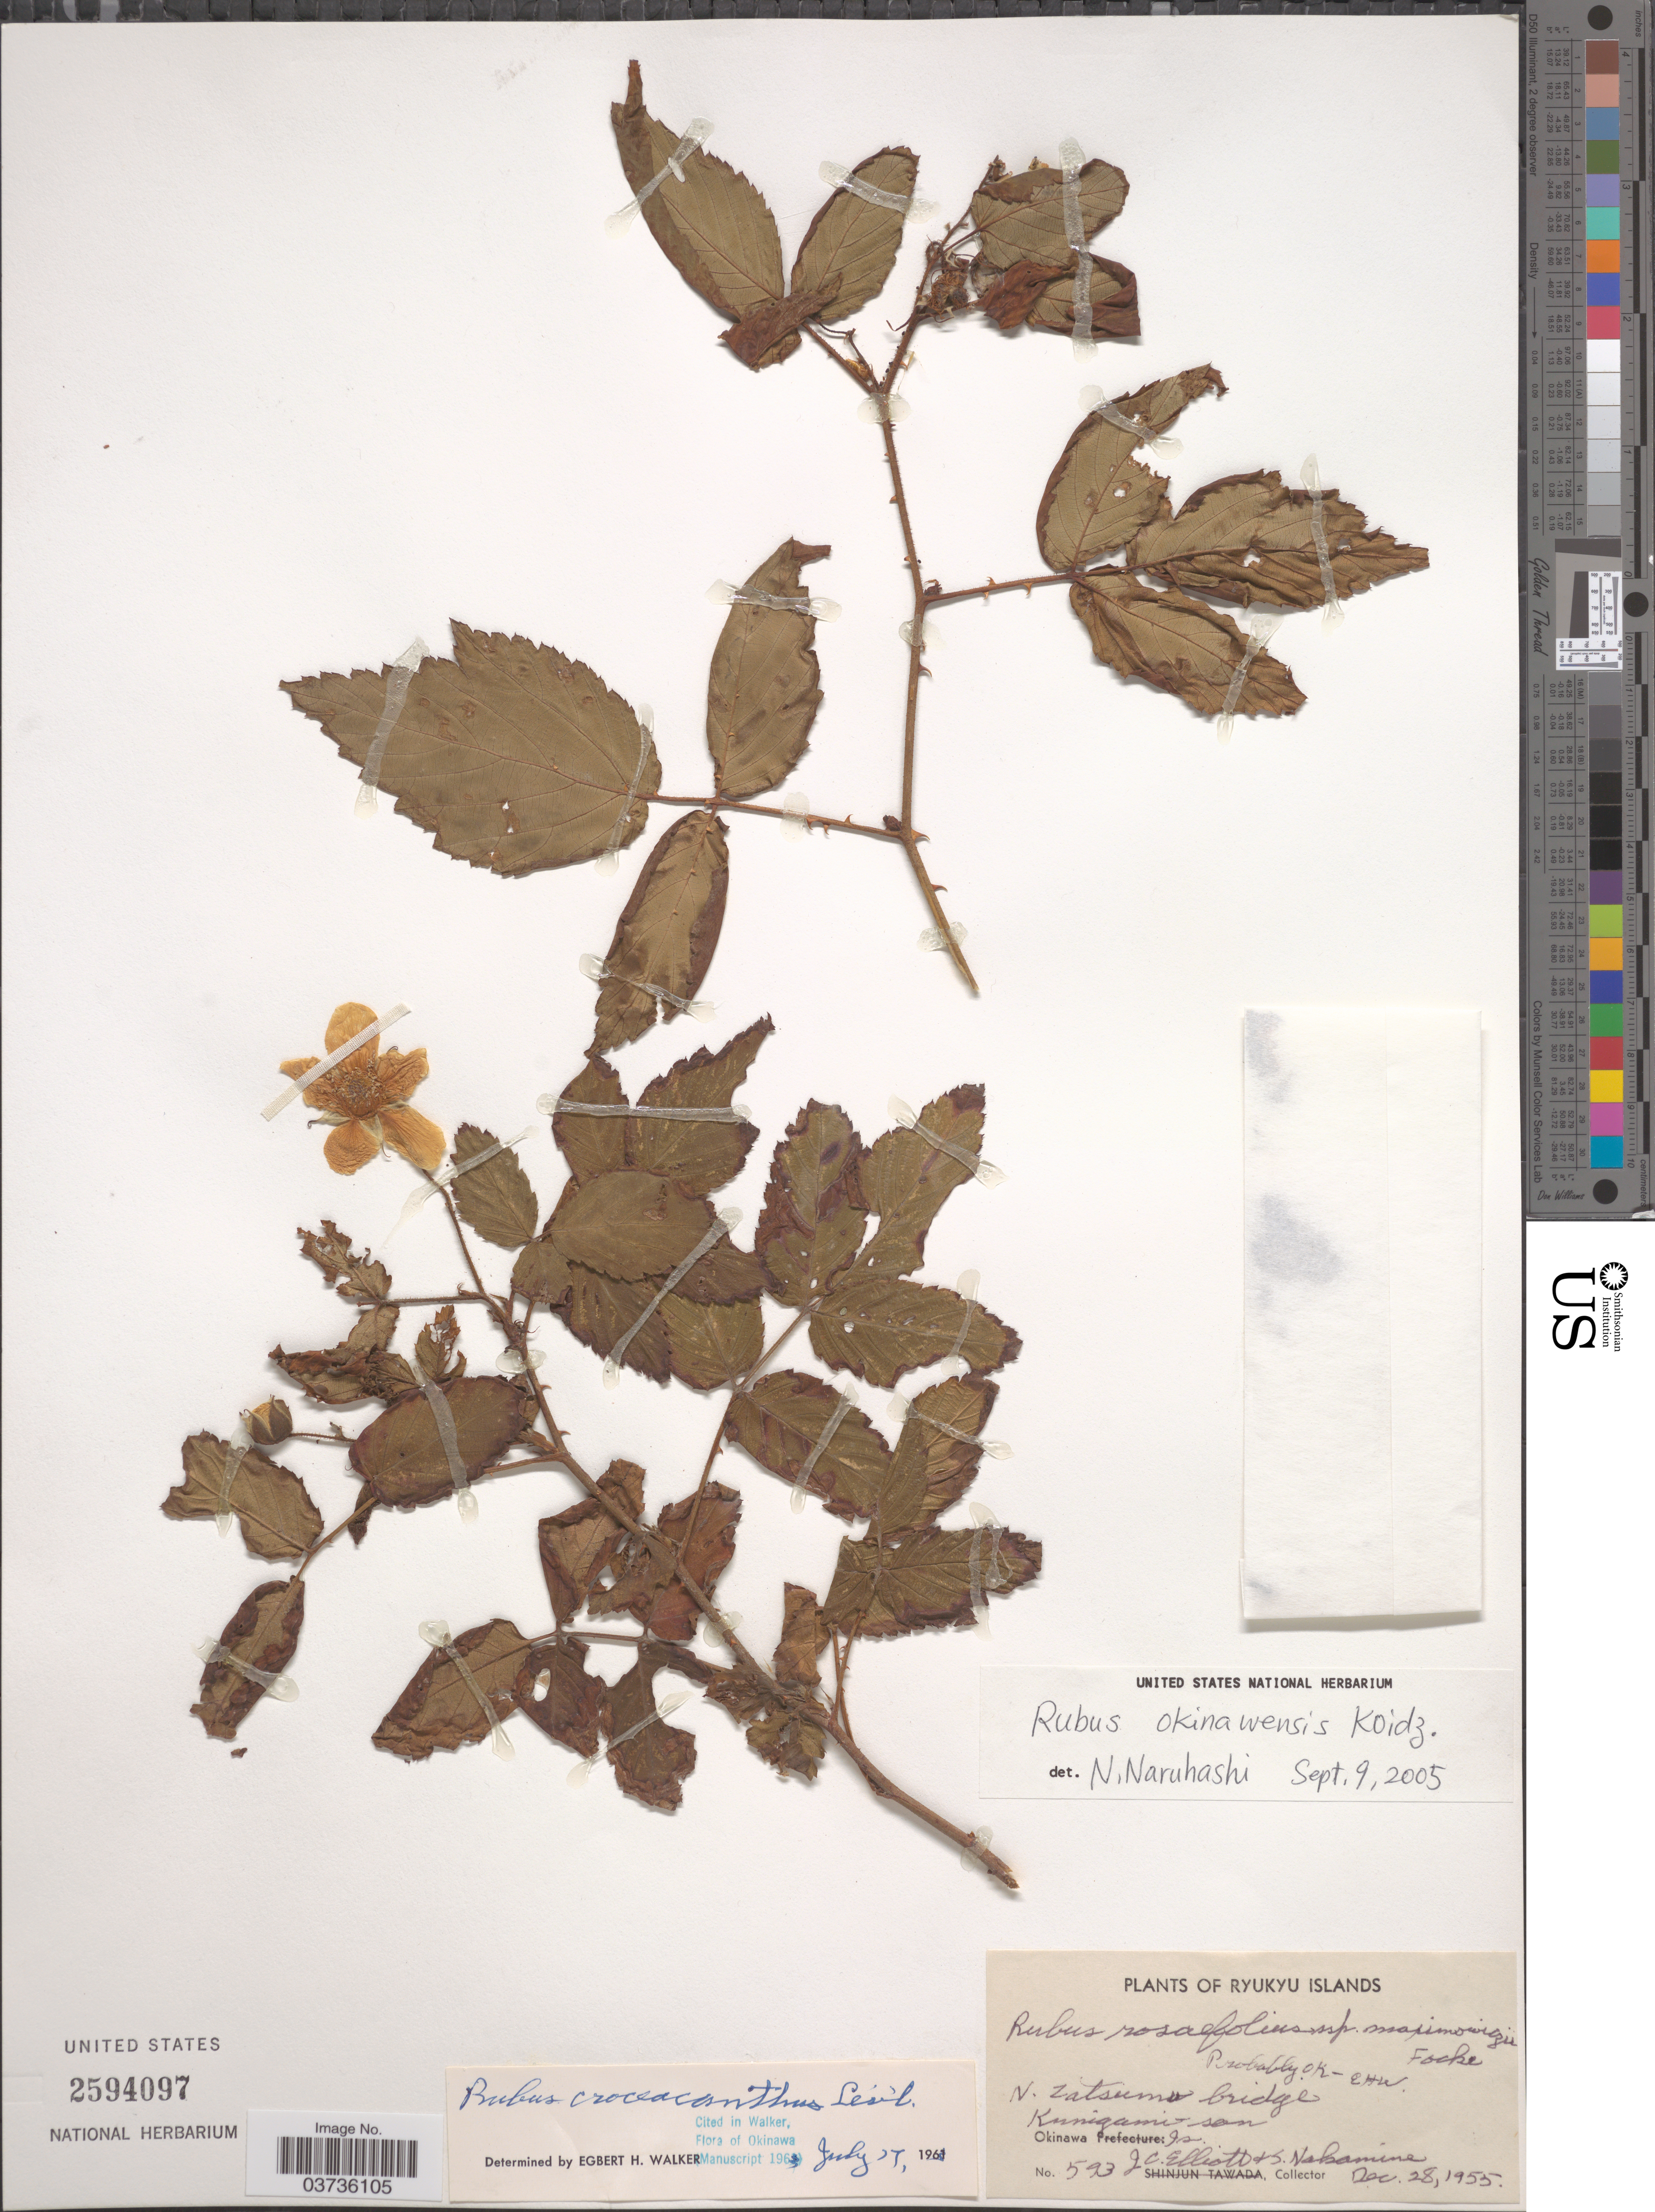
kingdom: Plantae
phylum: Tracheophyta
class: Magnoliopsida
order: Rosales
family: Rosaceae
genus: Rubus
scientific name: Rubus okinawensis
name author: Koidzumi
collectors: J. C. Elliott & S. Nakamine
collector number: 593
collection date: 1955-12-28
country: Japan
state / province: Okinawa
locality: Ryukyu Islands. N. Satsuma bridge. Kunigami-son. Okinawa Is.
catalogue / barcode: US 2594097